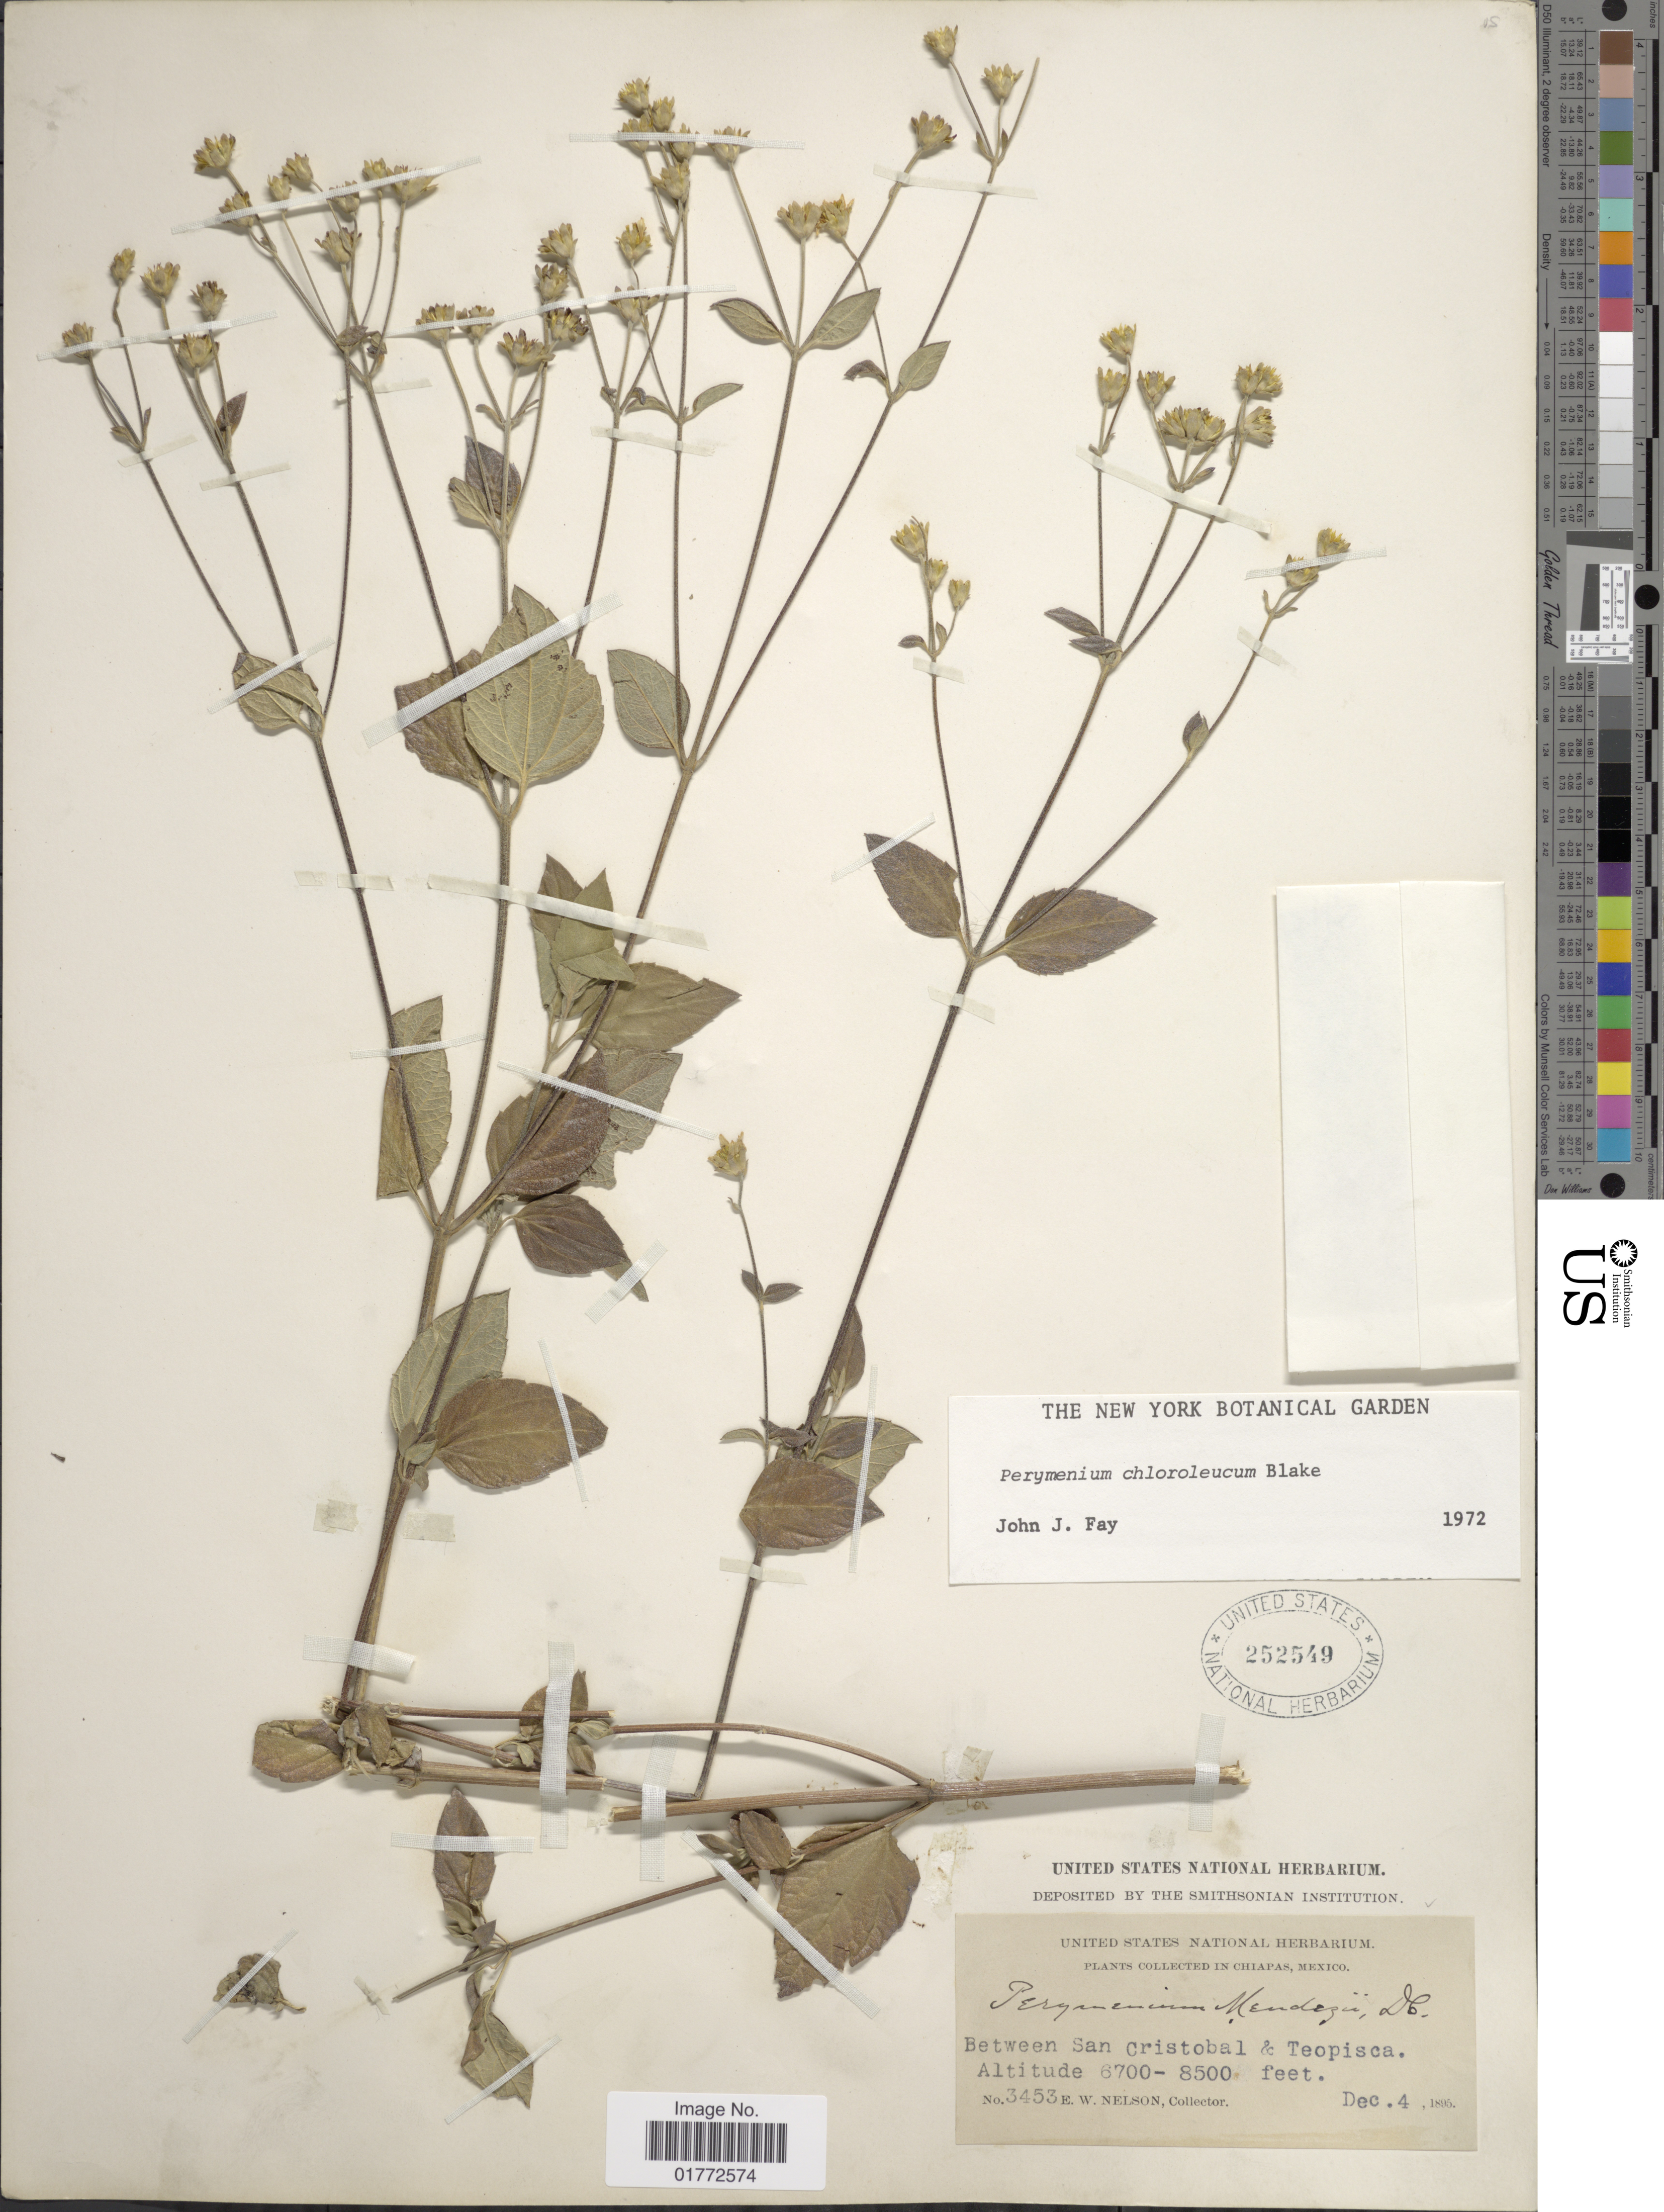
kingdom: Plantae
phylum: Tracheophyta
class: Magnoliopsida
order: Asterales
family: Asteraceae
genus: Perymenium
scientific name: Perymenium chloroleucum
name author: S.F. Blake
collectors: E. W. Nelson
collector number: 3453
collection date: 1895-12-04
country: Mexico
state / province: Chiapas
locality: Between San Cristobal & Teopisca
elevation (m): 2042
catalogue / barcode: US 252549